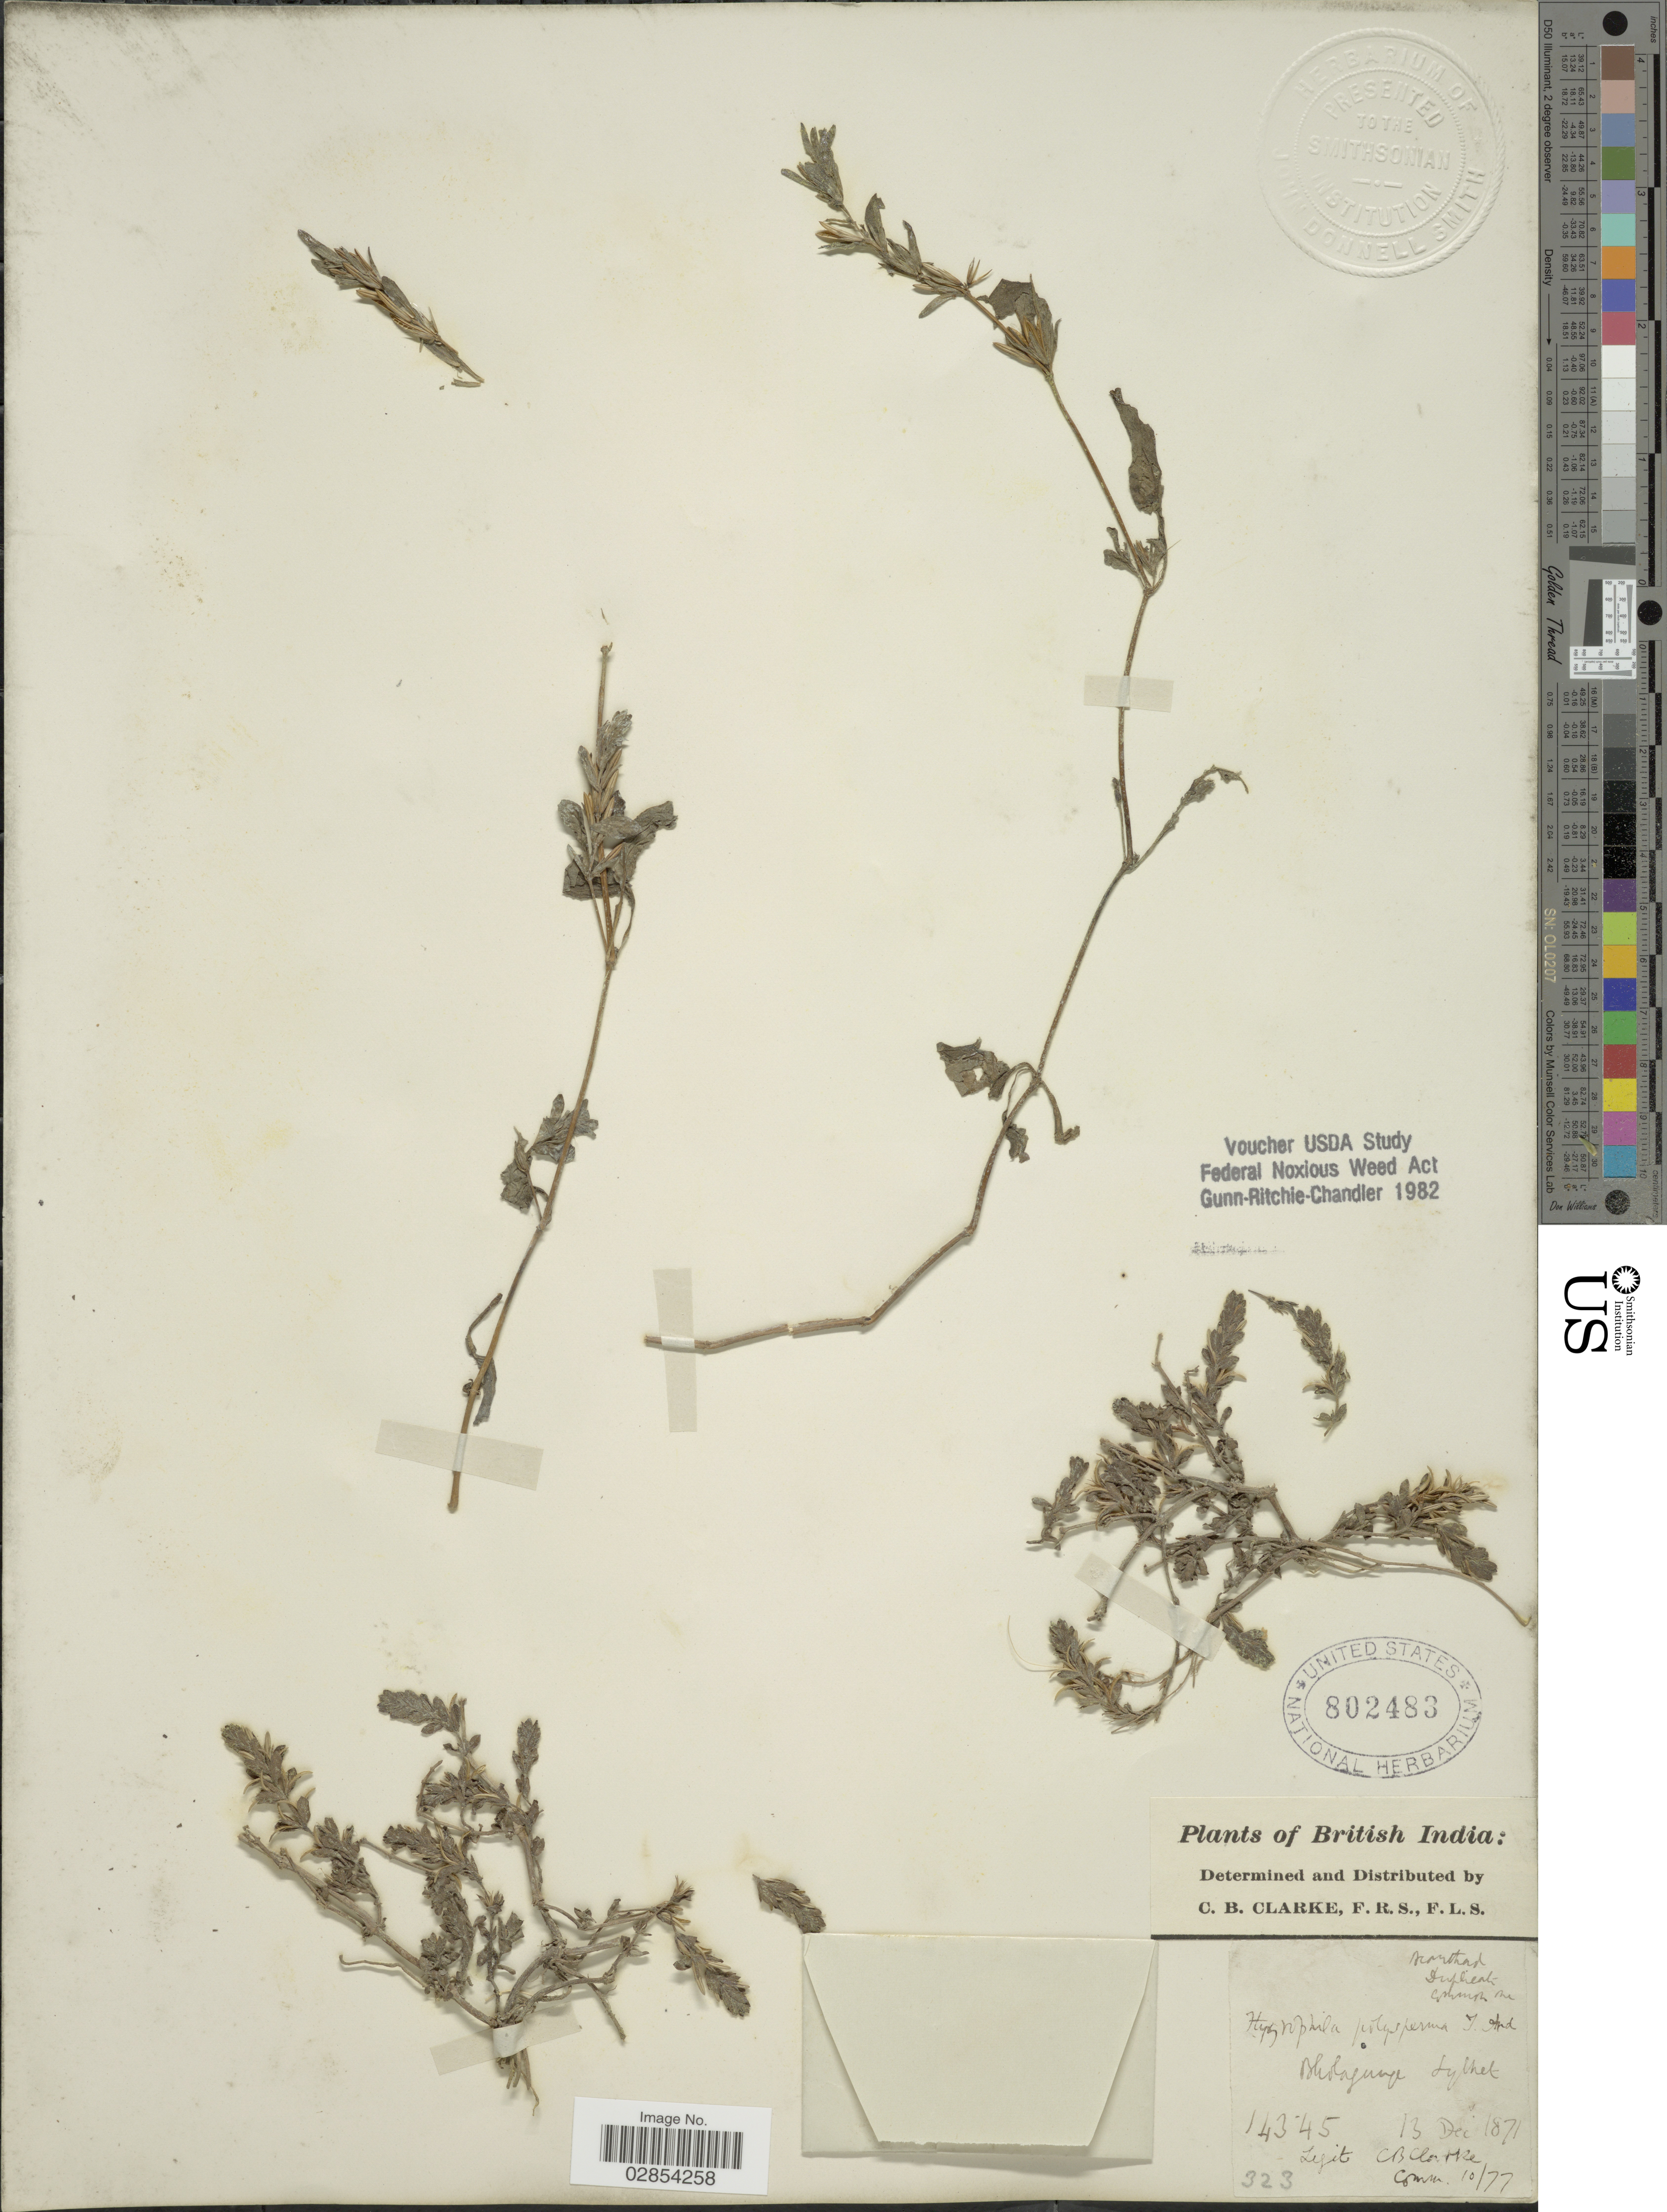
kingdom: Plantae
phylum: Tracheophyta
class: Magnoliopsida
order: Lamiales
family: Acanthaceae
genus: Hygrophila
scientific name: Hygrophila polysperma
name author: T. Anderson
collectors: C. B. Clarke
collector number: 14345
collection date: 1871-12-13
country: Bangladesh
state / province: Sylhet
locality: British India. Bholagange.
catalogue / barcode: US 802483